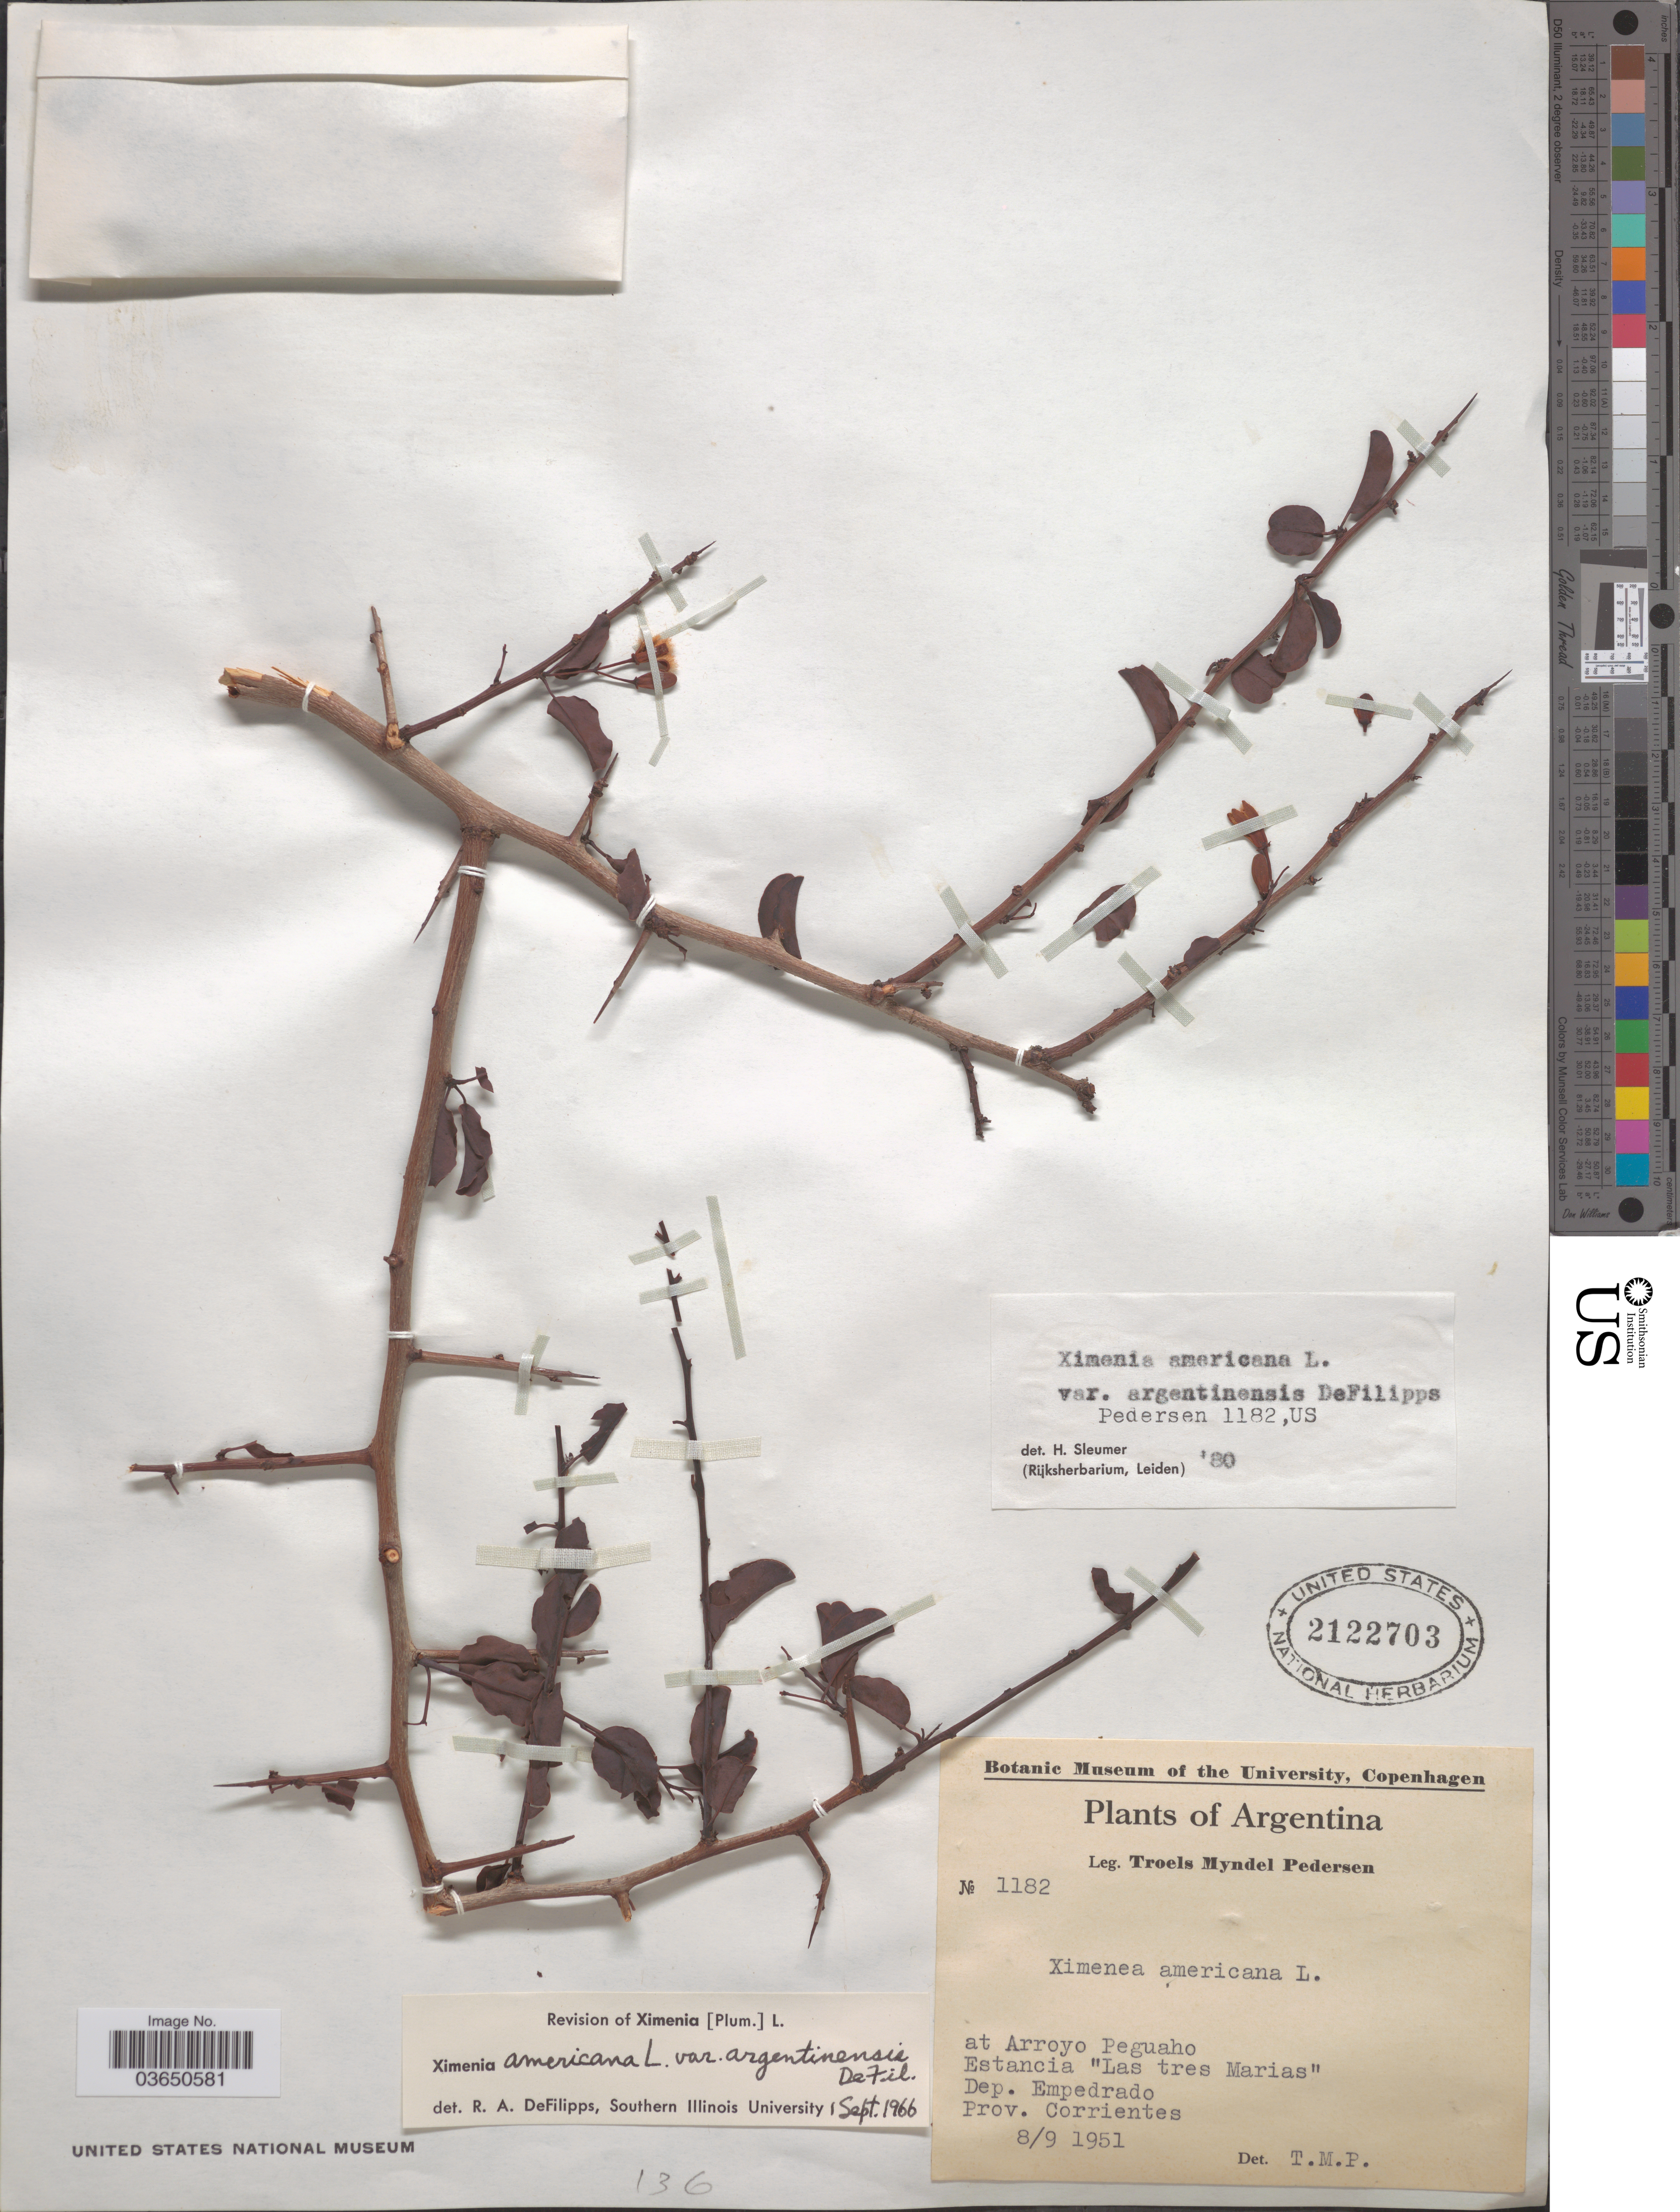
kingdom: Plantae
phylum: Tracheophyta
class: Magnoliopsida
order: Santalales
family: Ximeniaceae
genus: Ximenia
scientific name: Ximenia americana var. argentinensis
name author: DeFilipps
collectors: T. Pederson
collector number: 1182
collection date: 1951-09-08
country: Argentina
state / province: Corrientes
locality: At Arroyo Peguaho. Estancia "Las tres Marias". Dep. Empedrado.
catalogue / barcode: US 2122703